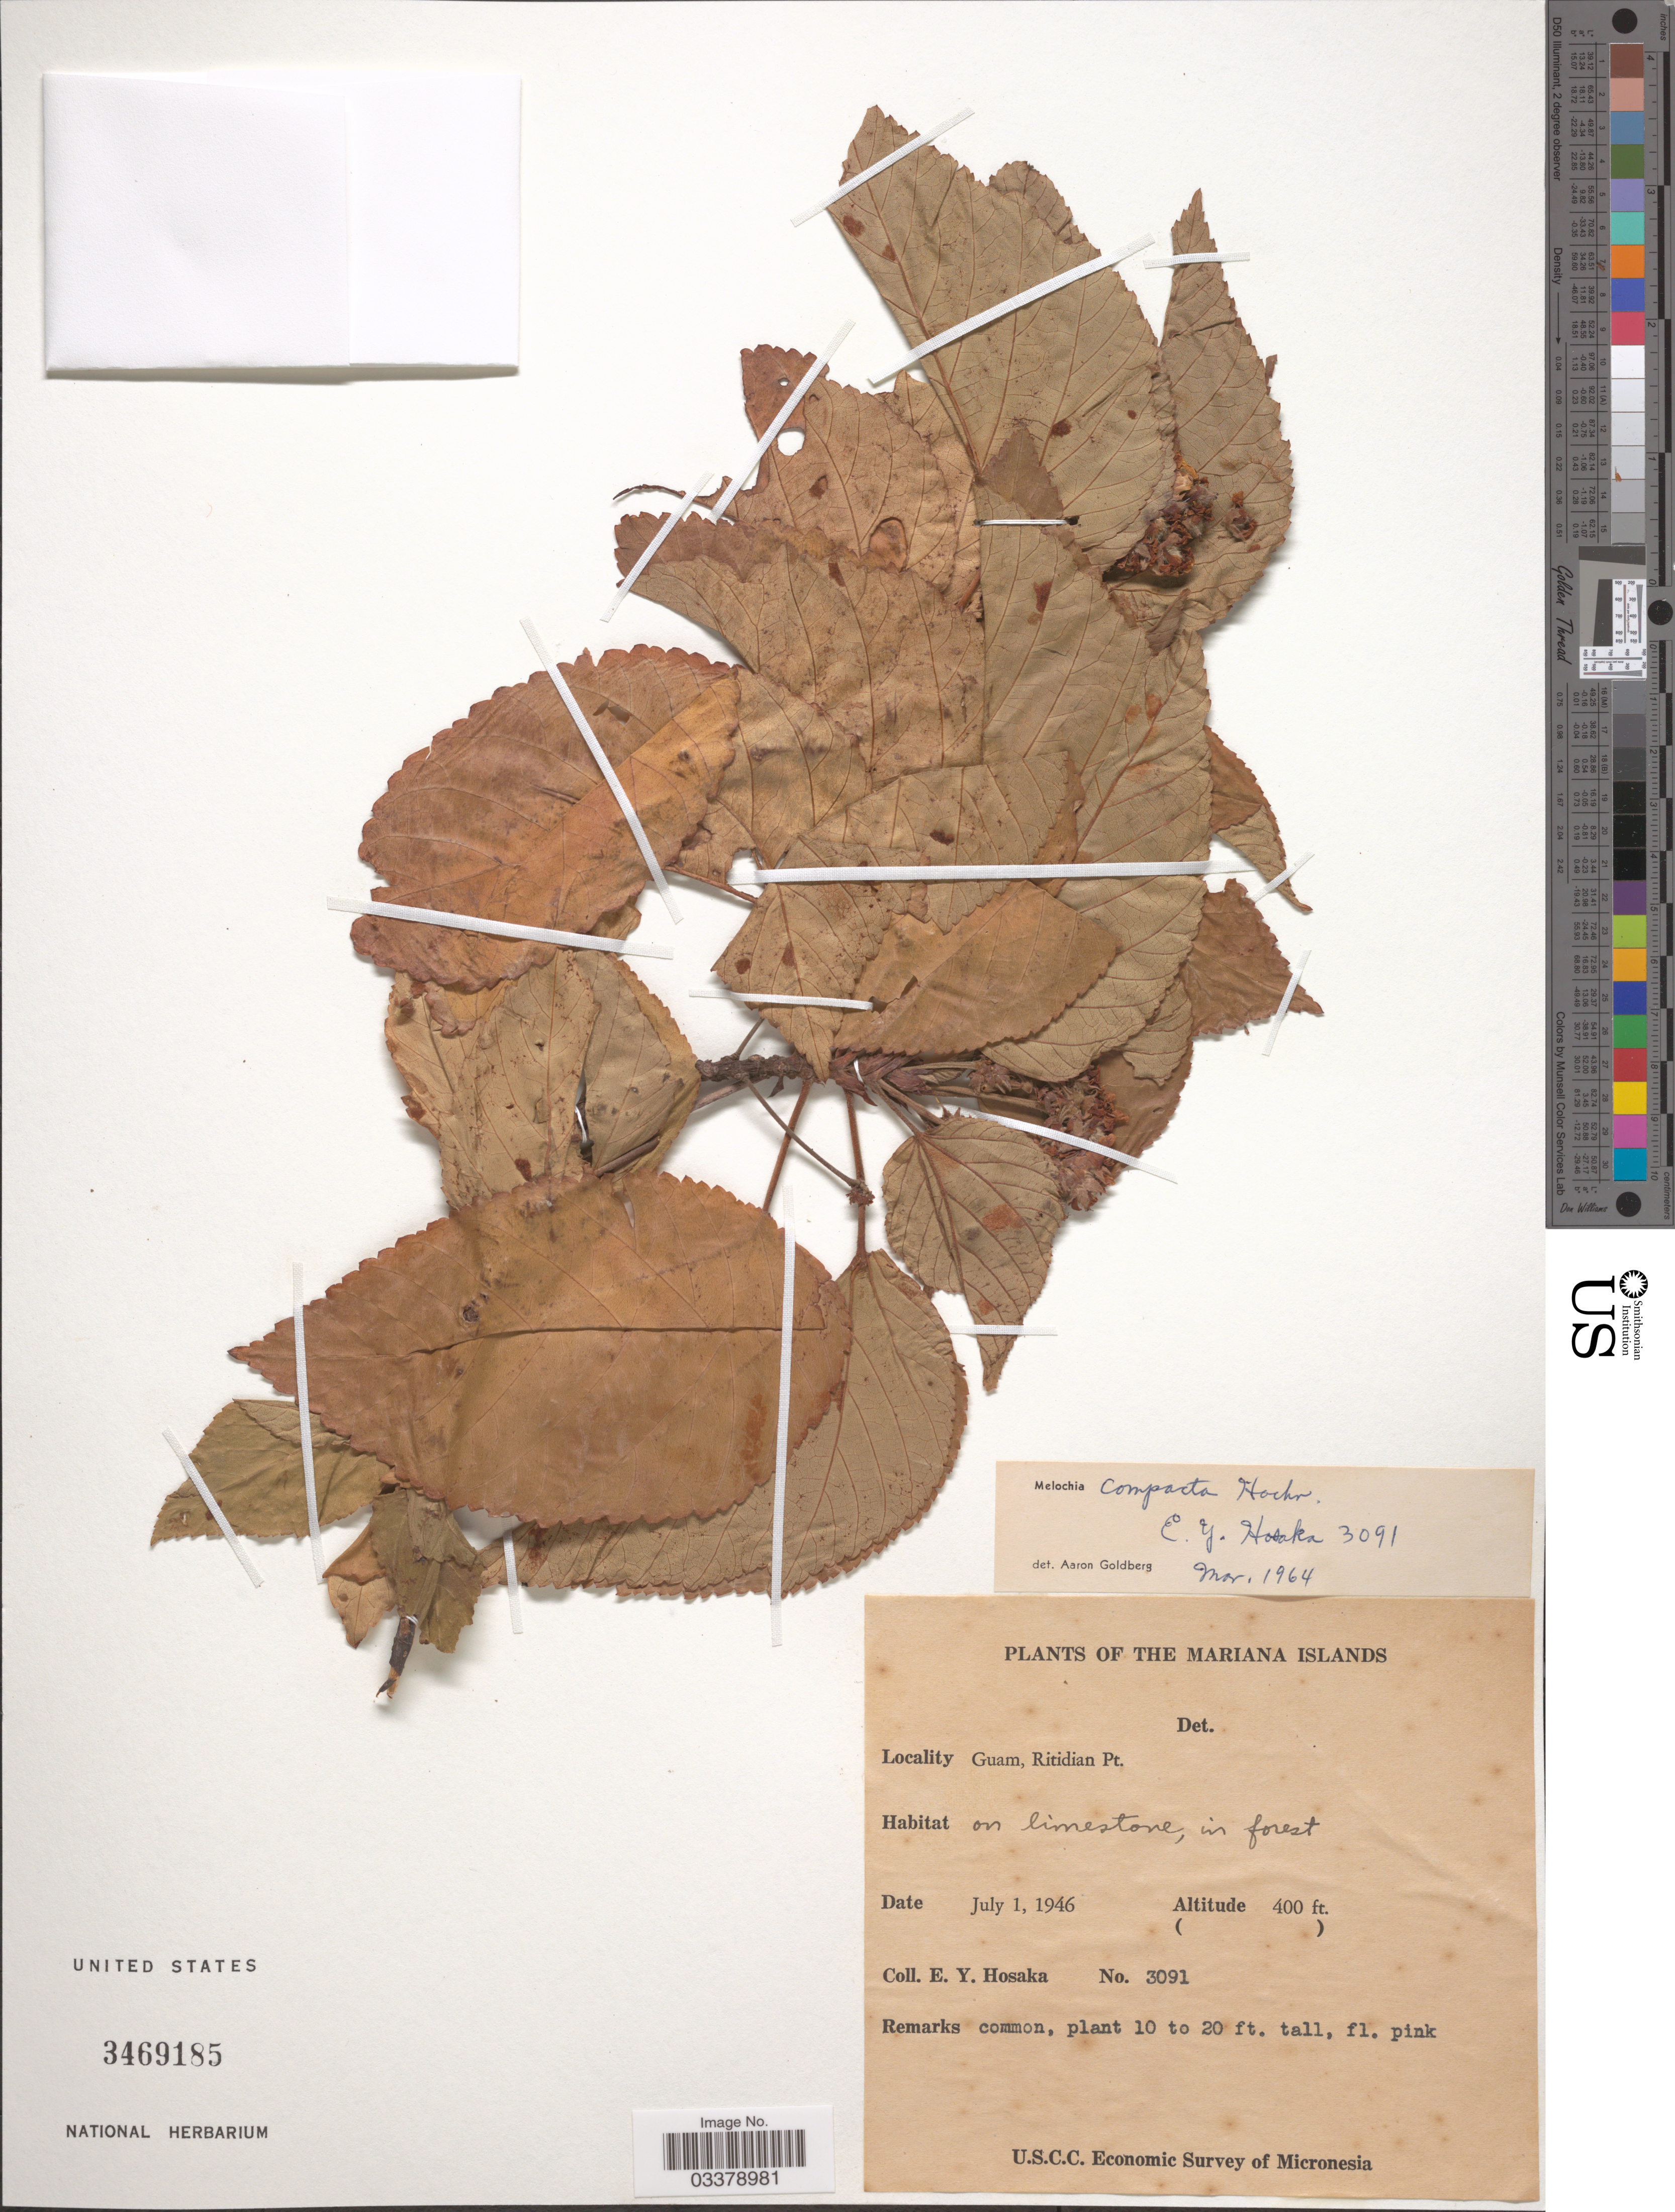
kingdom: Plantae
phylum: Tracheophyta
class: Magnoliopsida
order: Malvales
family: Malvaceae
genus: Melochia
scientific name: Melochia compacta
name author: Hochr.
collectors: E. Y. Hosaka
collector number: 3091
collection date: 1946-07-01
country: Guam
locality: The Mariana Islands, Ritidian Pt.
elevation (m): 122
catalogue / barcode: US 3469185